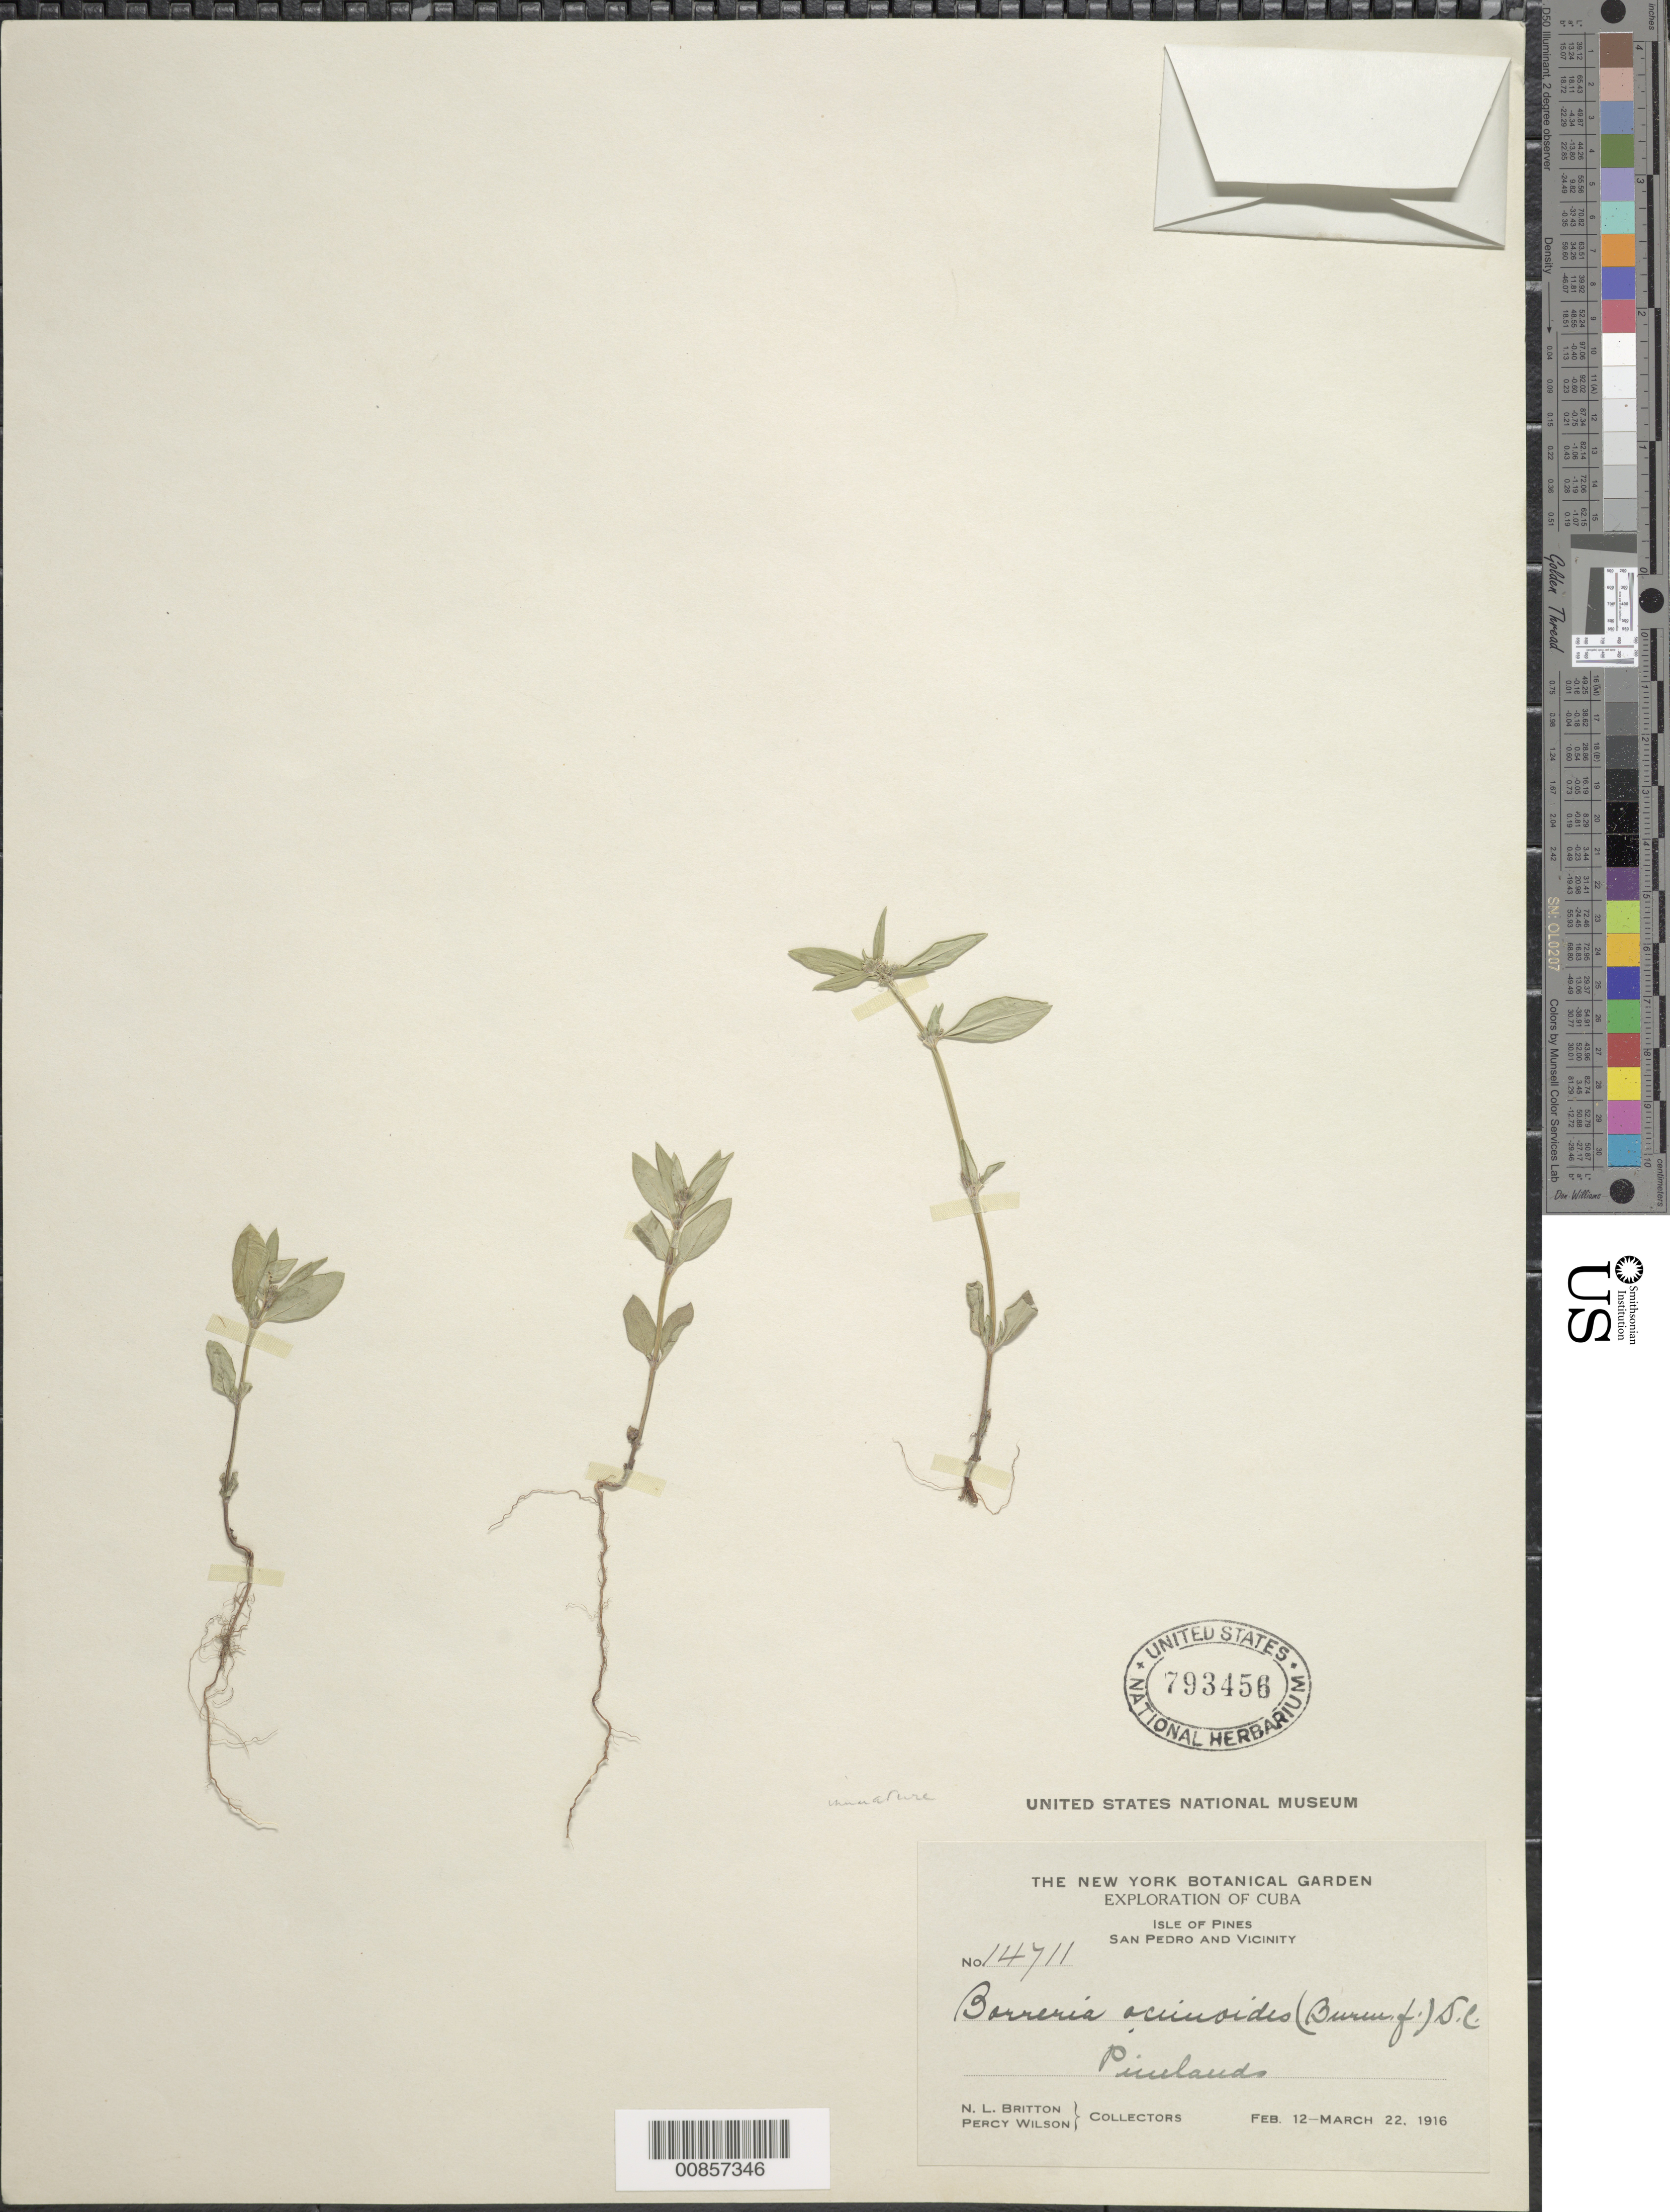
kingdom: Plantae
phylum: Tracheophyta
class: Magnoliopsida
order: Gentianales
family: Rubiaceae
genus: Spermacoce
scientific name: Spermacoce verticillata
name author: L.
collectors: N. Britton, E. G. Britton & P. Wilson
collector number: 14711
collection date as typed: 12 Feb 1916 to 22 Mar 1916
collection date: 1916-02-12/1916-03-22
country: Cuba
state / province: Isla de La Juventud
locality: San Pedro and vicinity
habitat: Pinelands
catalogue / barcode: US 793456